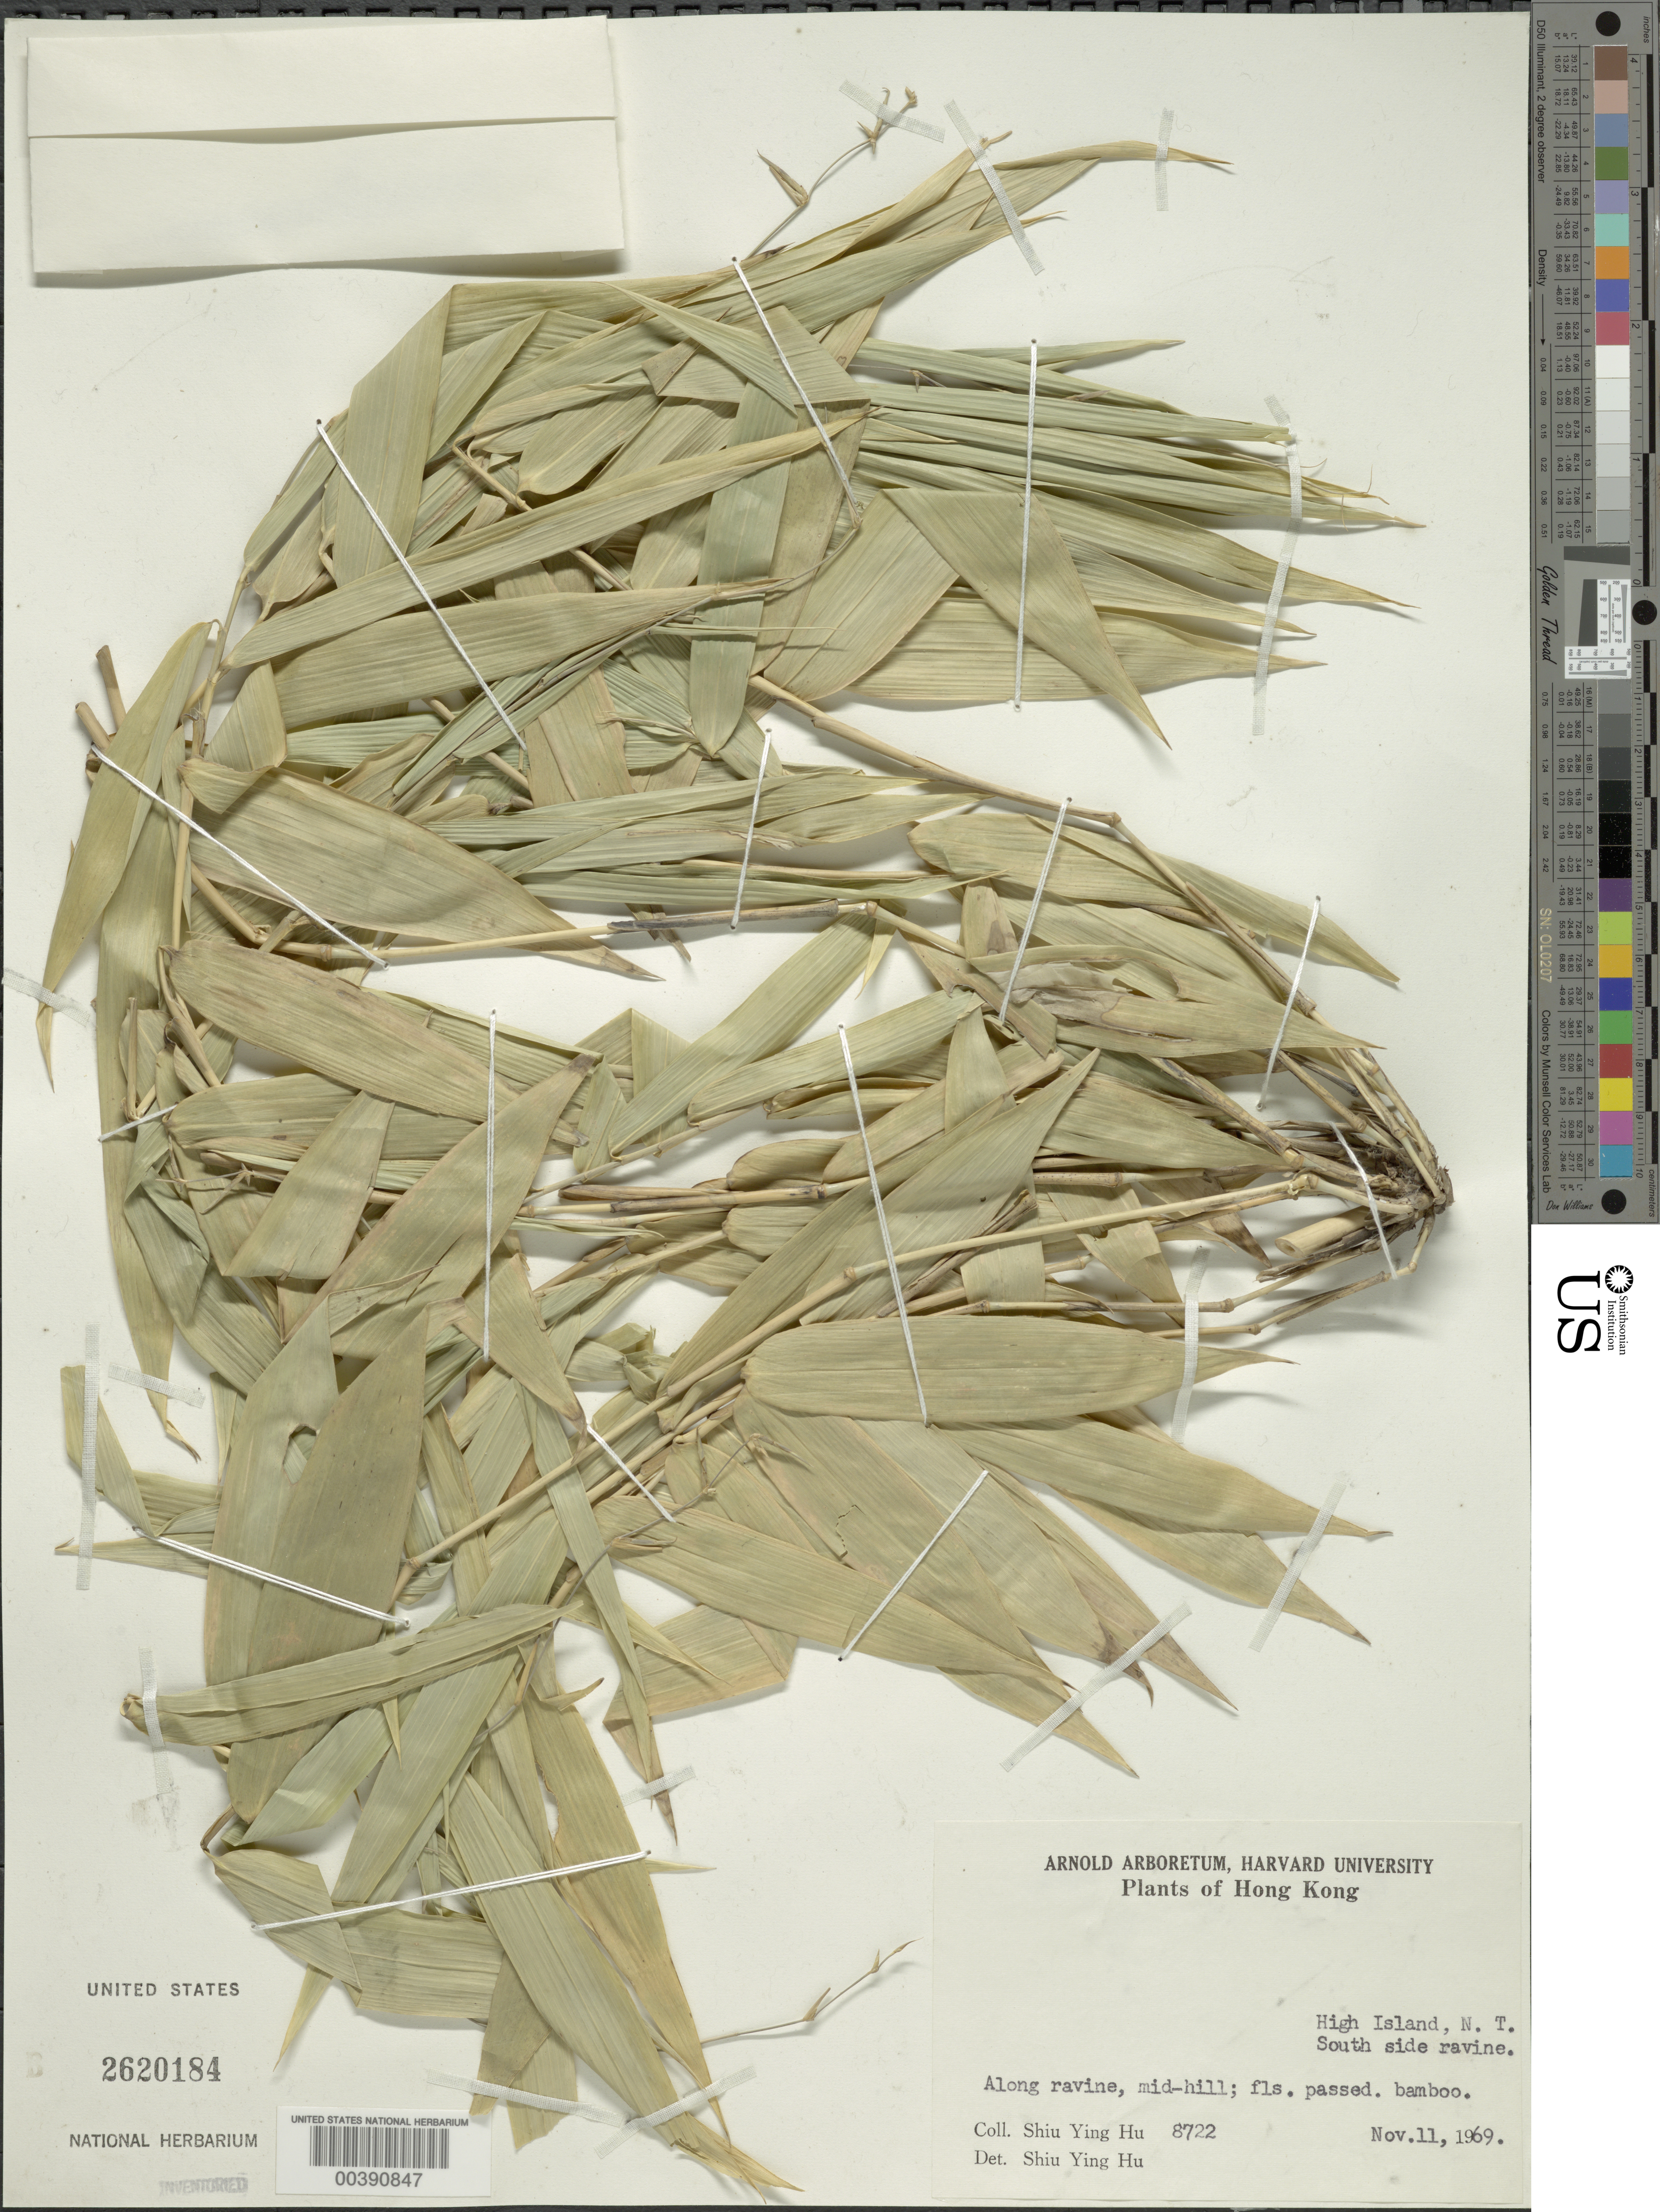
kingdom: Plantae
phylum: Tracheophyta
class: Liliopsida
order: Poales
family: Poaceae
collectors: Y. Shiu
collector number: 8722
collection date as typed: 11 Nov 1969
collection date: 1969-11-11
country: China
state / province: Hong Kong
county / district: New Territories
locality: High i.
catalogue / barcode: US 2620184